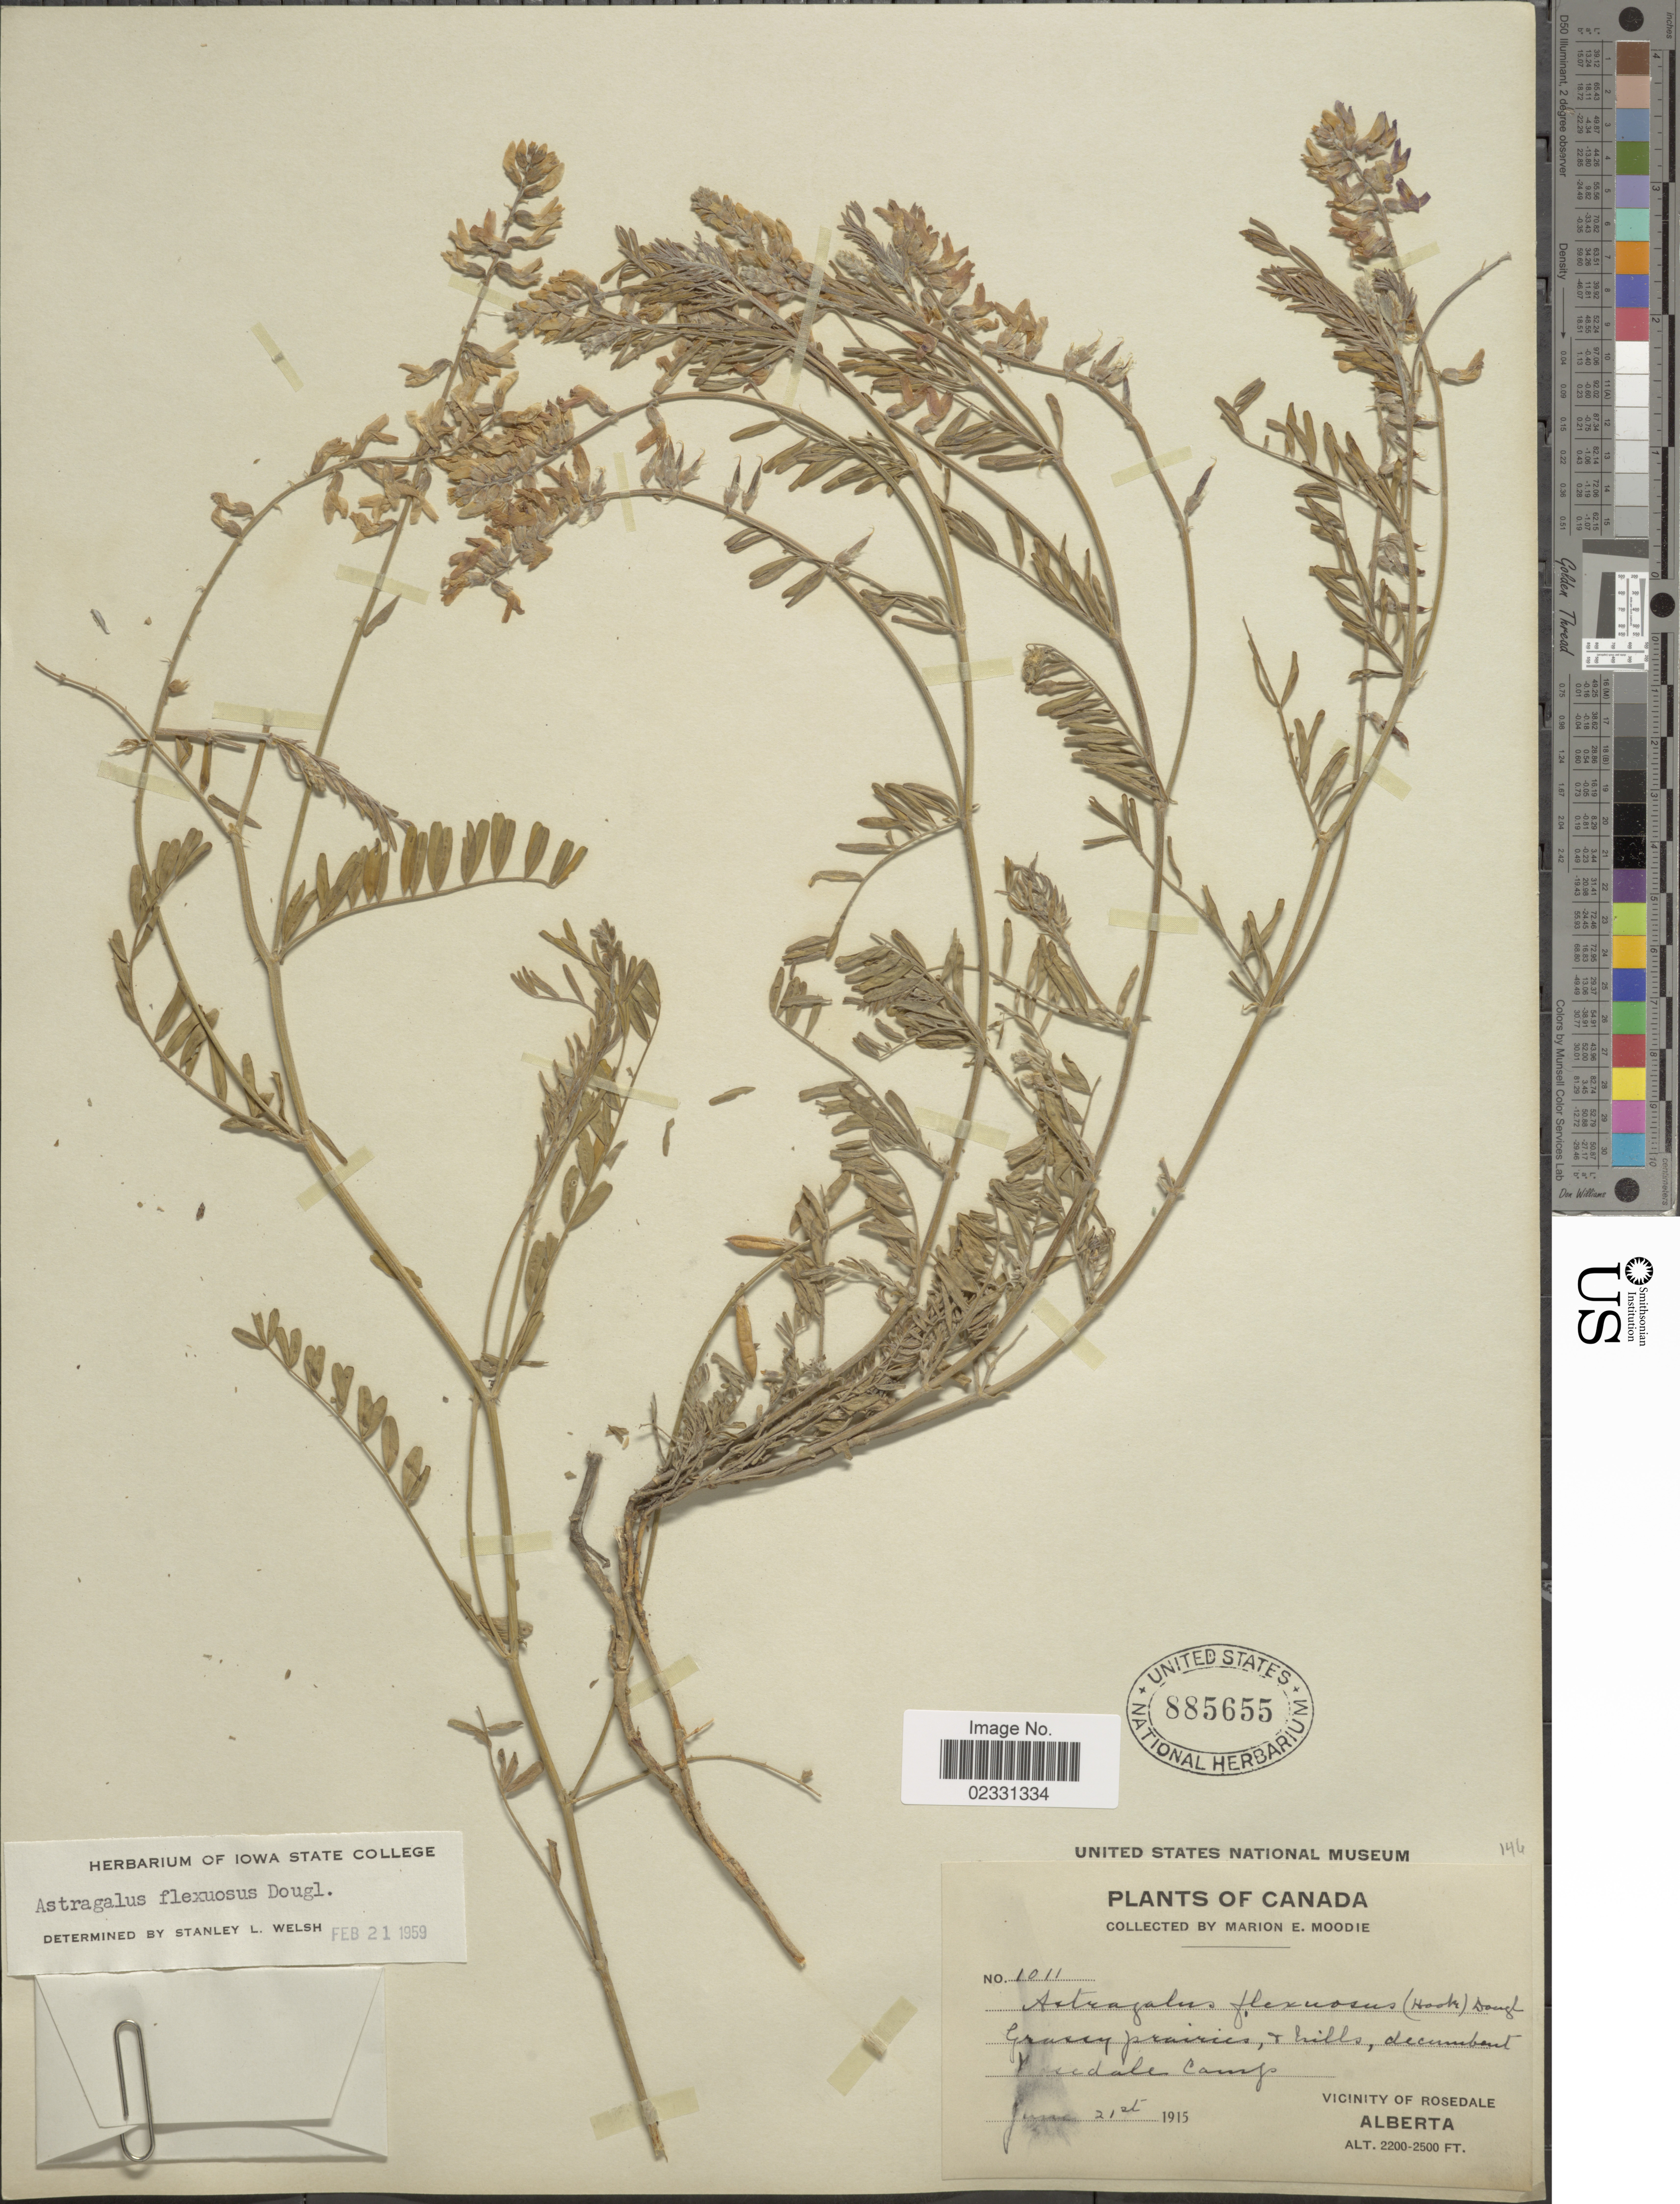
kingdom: Plantae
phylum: Tracheophyta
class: Magnoliopsida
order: Fabales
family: Fabaceae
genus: Astragalus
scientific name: Astragalus flexuosus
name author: (Hook.) Douglas ex G. Don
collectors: M. E. Moodie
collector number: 1011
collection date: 1915-06-21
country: Canada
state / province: Alberta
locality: Rosedale Camp, Vicinity of Rosedale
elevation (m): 671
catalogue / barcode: US 885655